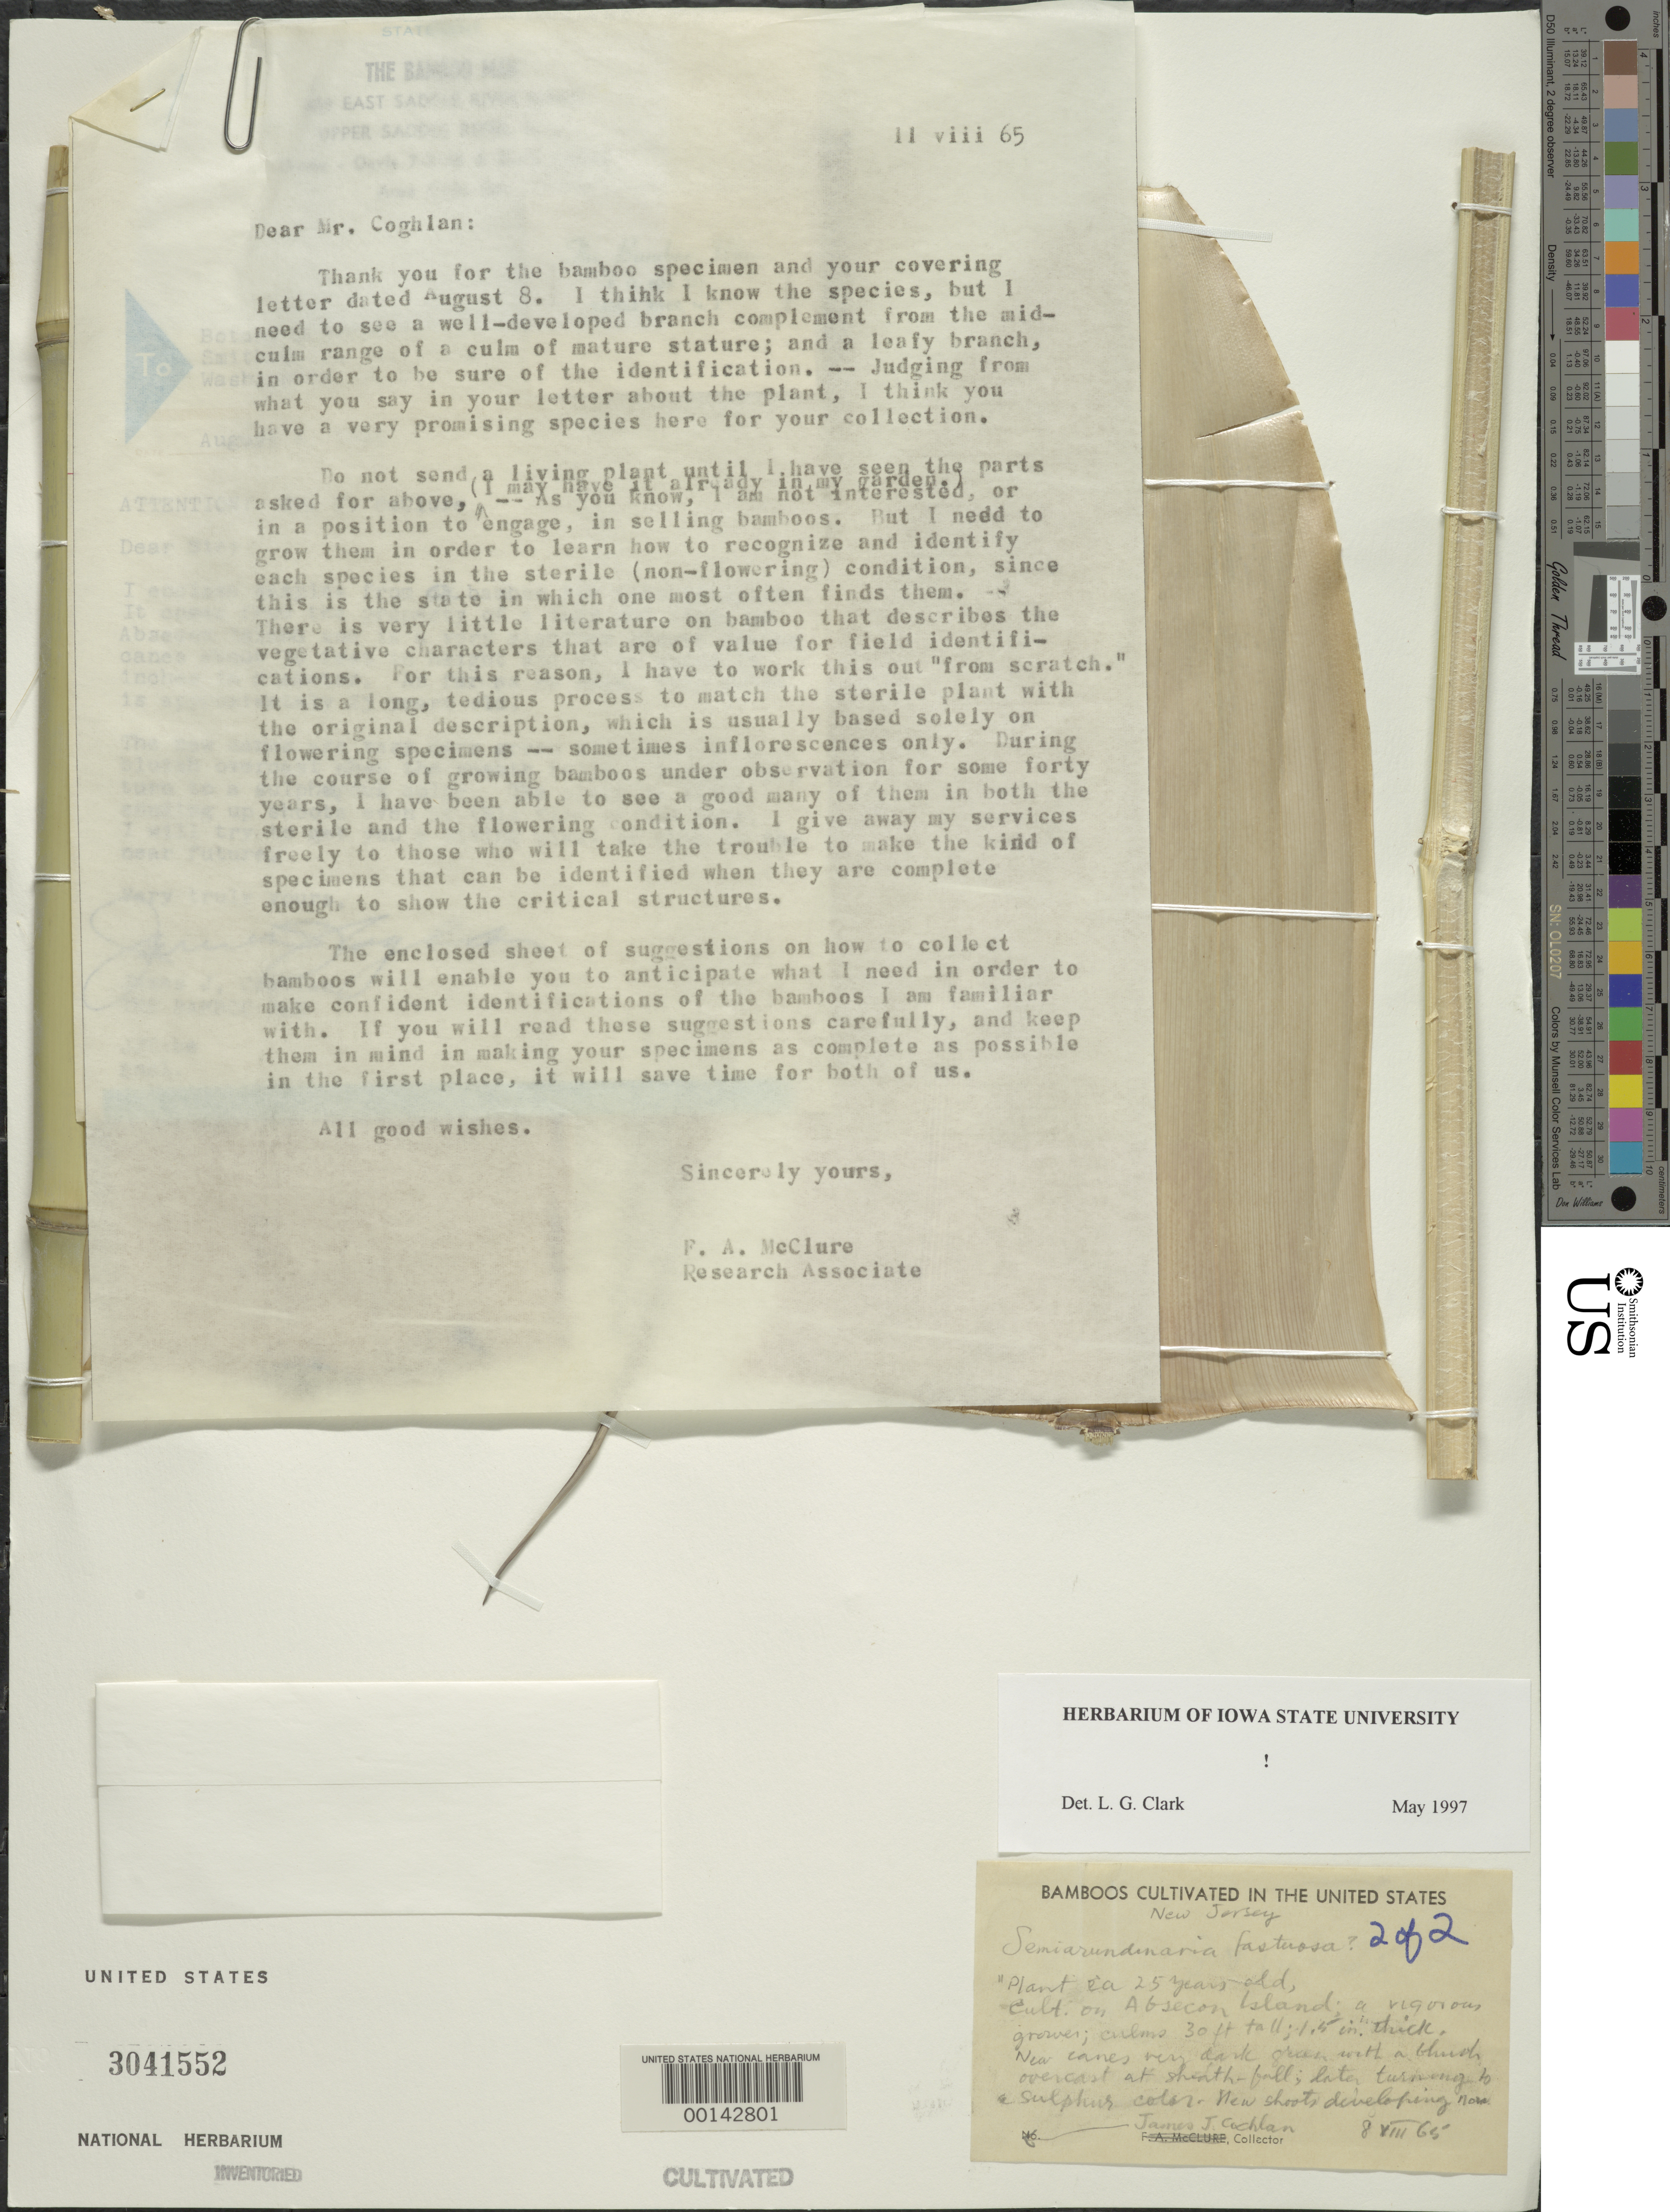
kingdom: Plantae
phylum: Tracheophyta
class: Liliopsida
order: Poales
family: Poaceae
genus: Semiarundinaria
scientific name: Semiarundinaria fastuosa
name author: Makino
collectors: J. J. Coghlan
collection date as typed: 08 Aug 1965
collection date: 1965-08-08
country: United States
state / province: New Jersey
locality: Absecon island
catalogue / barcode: US 3041552